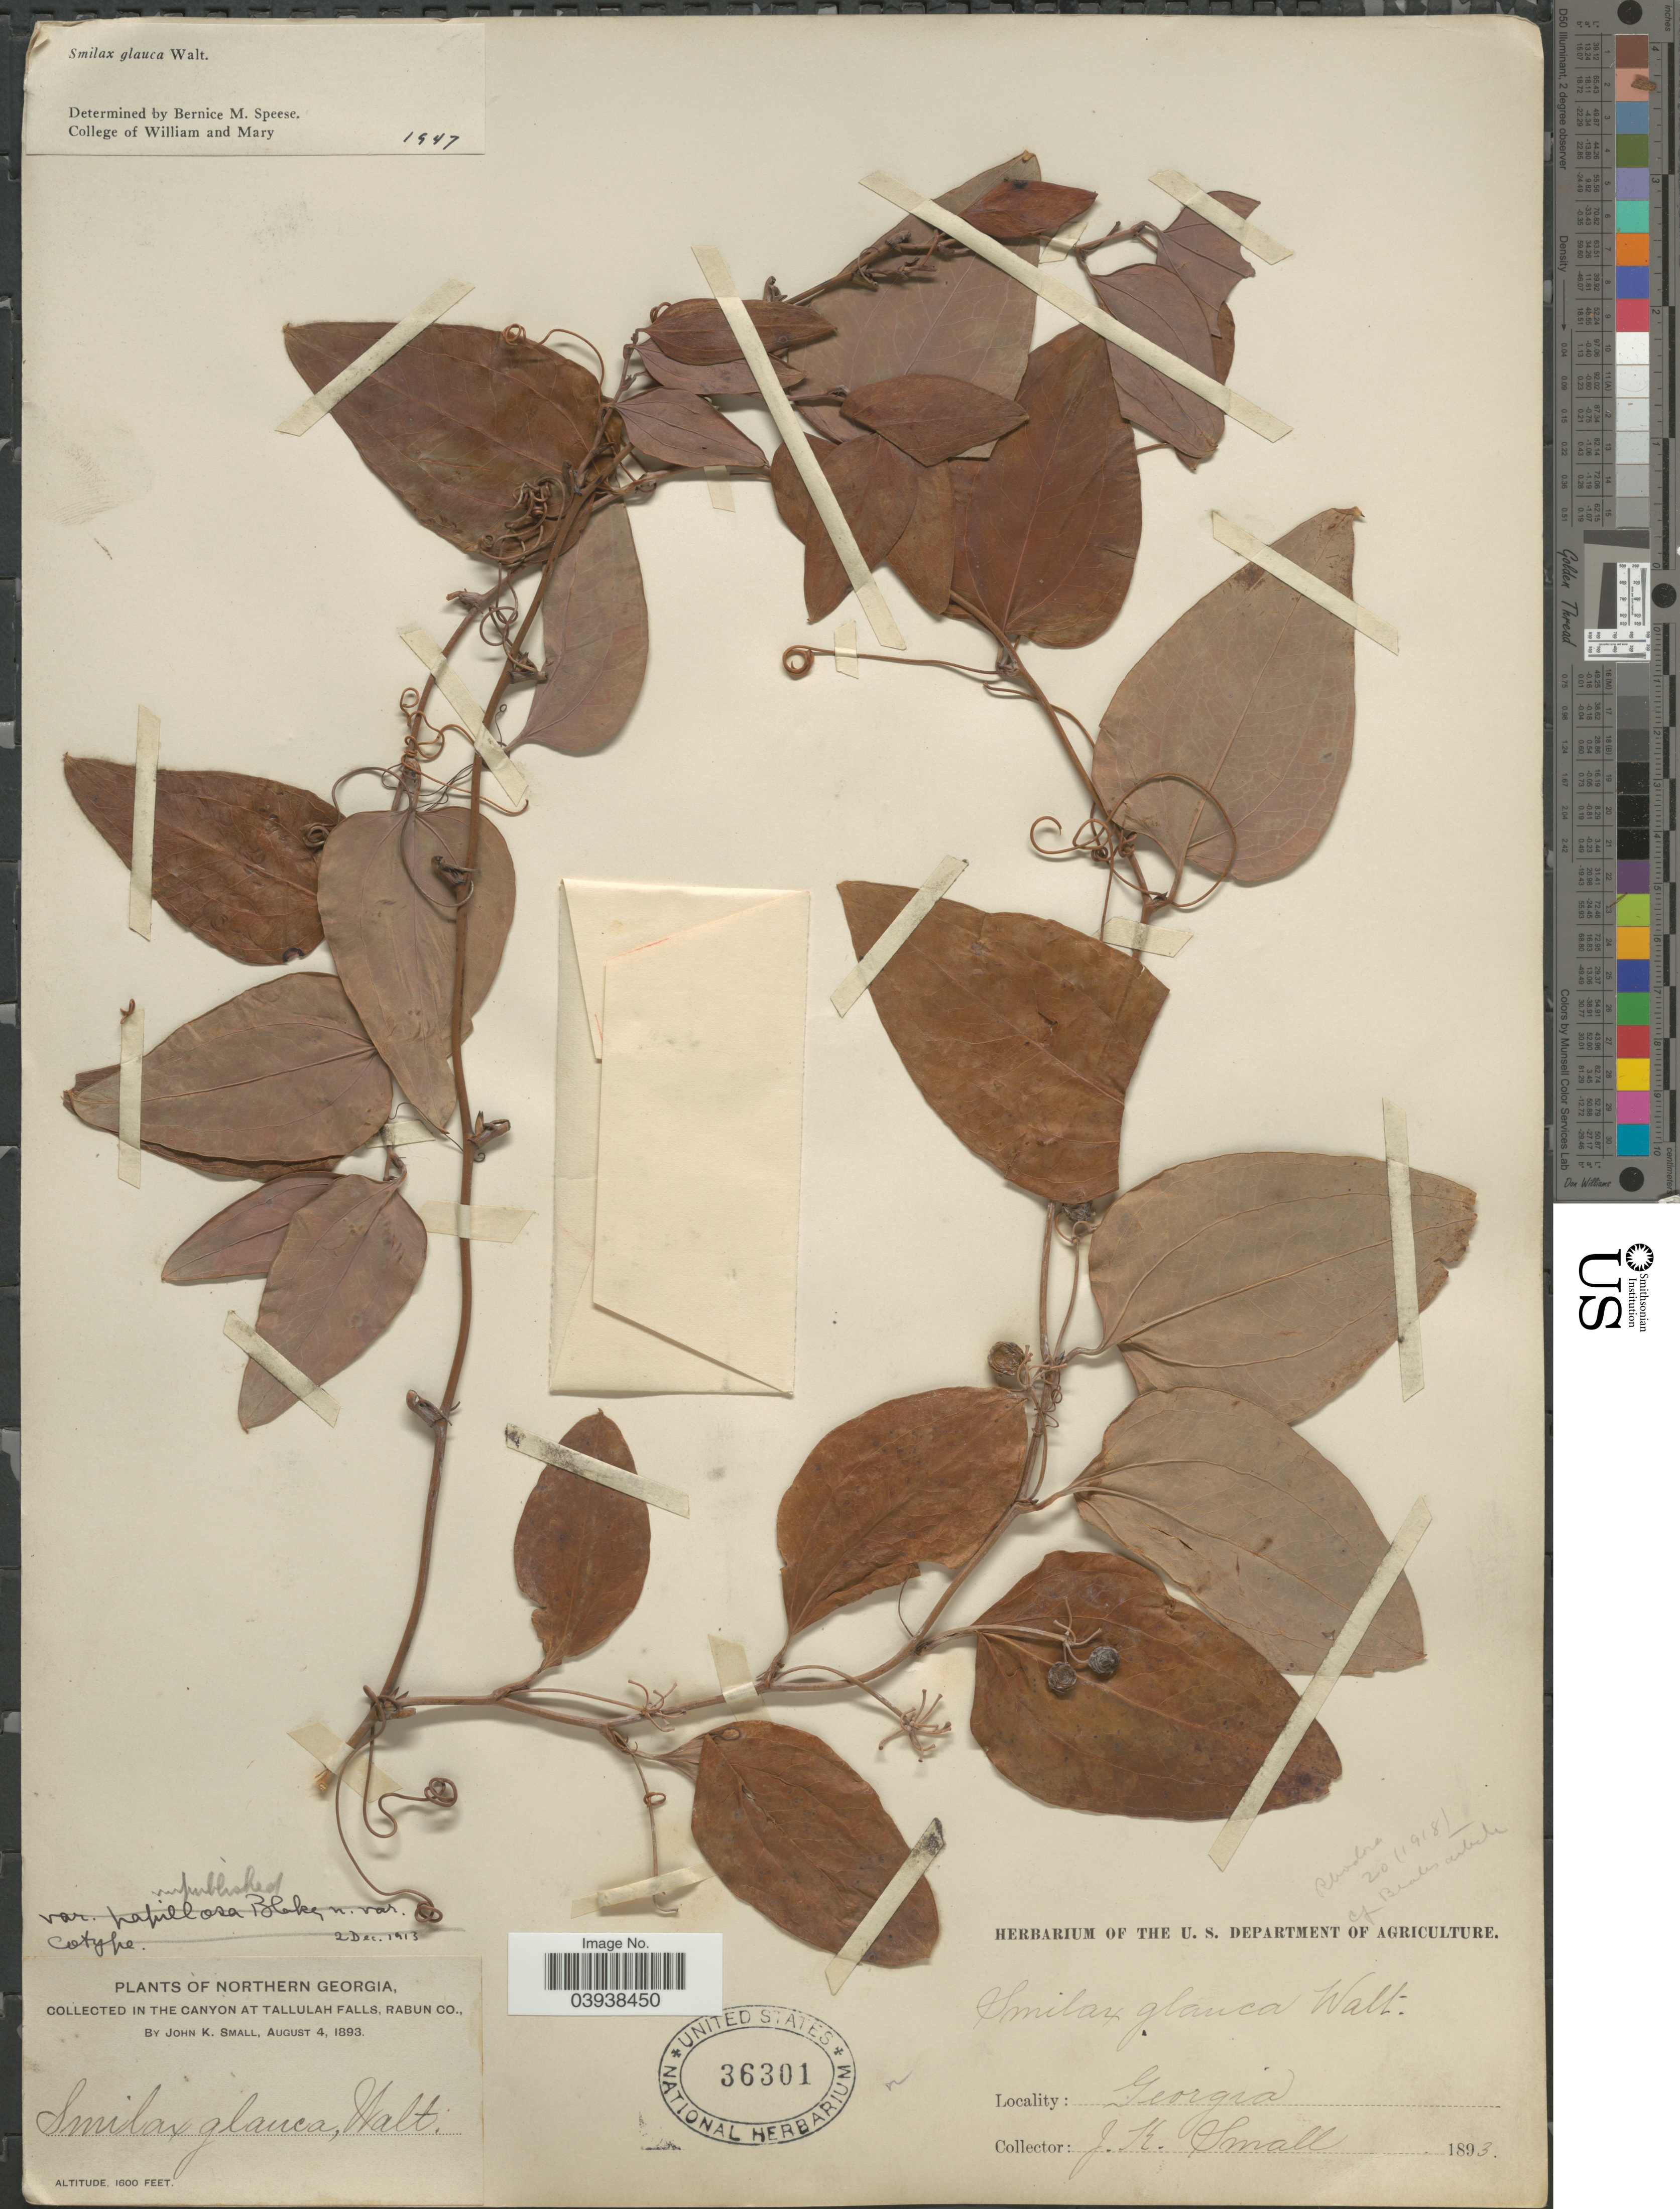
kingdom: Plantae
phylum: Tracheophyta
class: Liliopsida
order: Liliales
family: Smilacaceae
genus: Smilax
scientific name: Smilax glauca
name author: Walter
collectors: J. K. Small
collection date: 1893-08-04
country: United States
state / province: Georgia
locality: Northern Georgia, in the canyon at Tallulah Falls, Rabun Co.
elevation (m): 488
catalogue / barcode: US 36301